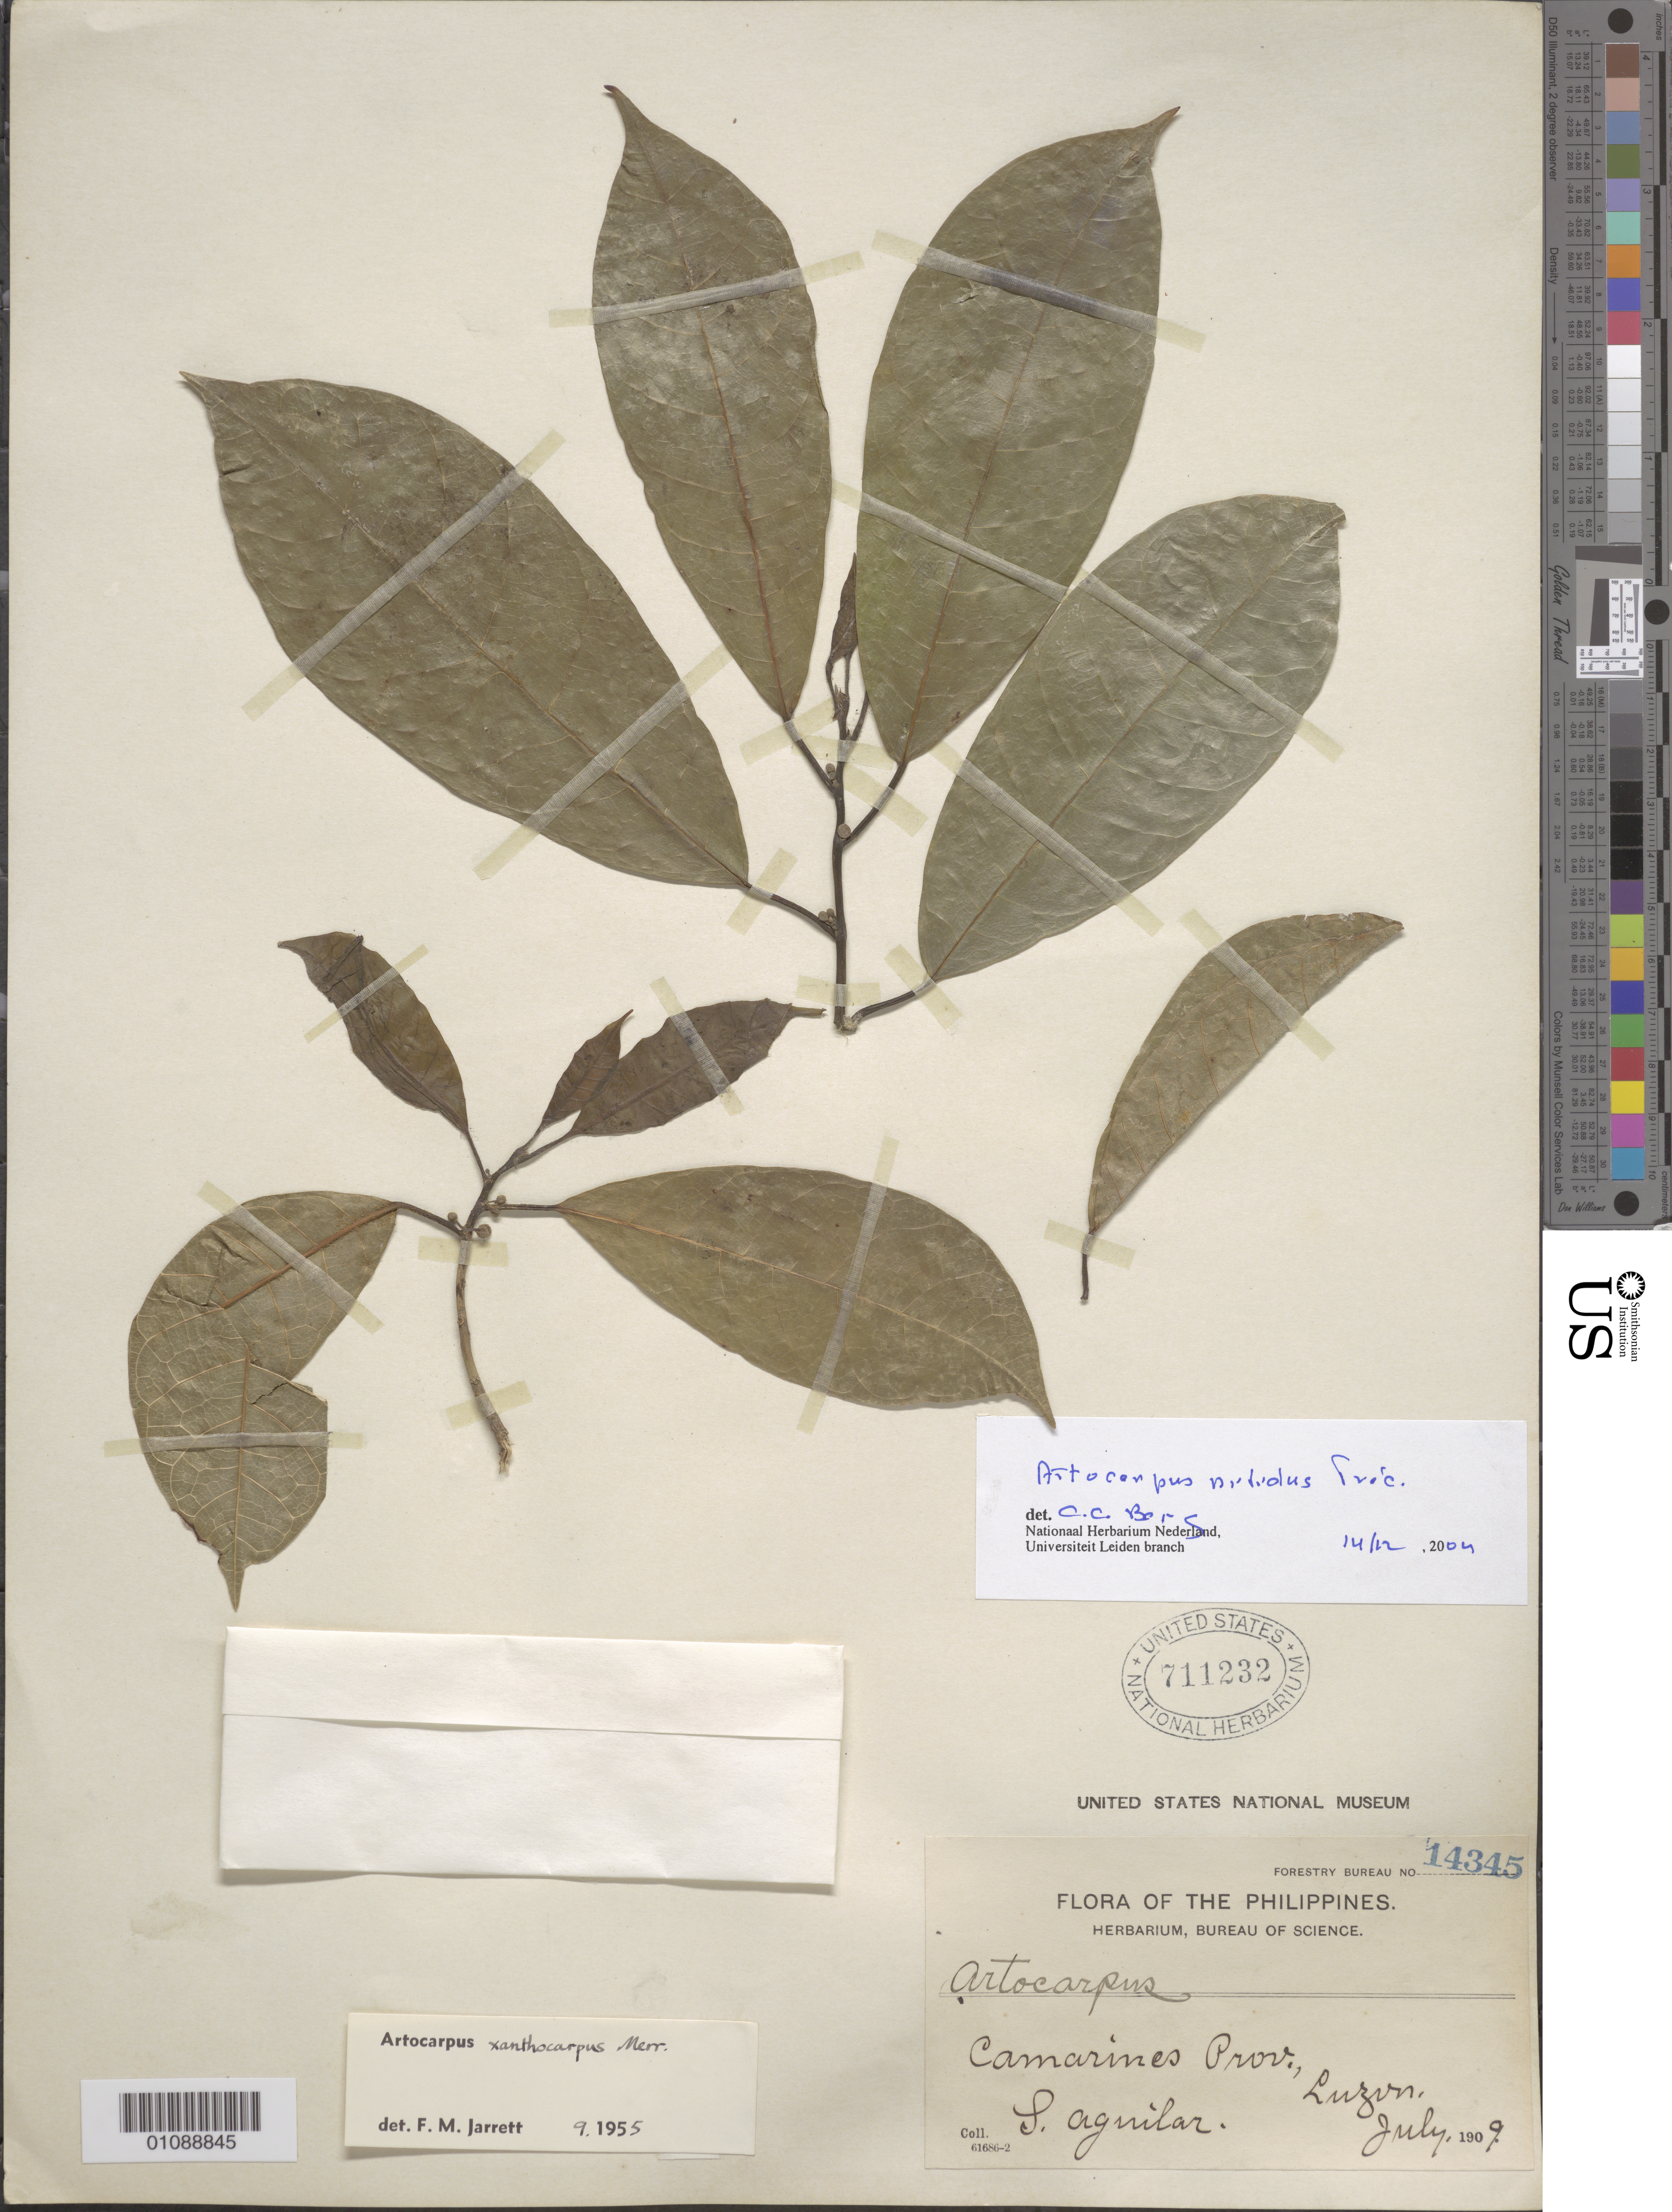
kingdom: Plantae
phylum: Tracheophyta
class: Magnoliopsida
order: Rosales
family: Moraceae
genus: Artocarpus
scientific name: Artocarpus nitidus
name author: Trécul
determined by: Berg, C. C.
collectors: S. Aguilar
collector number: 14345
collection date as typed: Jul 1909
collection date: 1909-07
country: Philippines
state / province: Bicol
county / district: Camarines Norte / Camarines Sur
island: Luzon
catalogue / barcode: US 711232